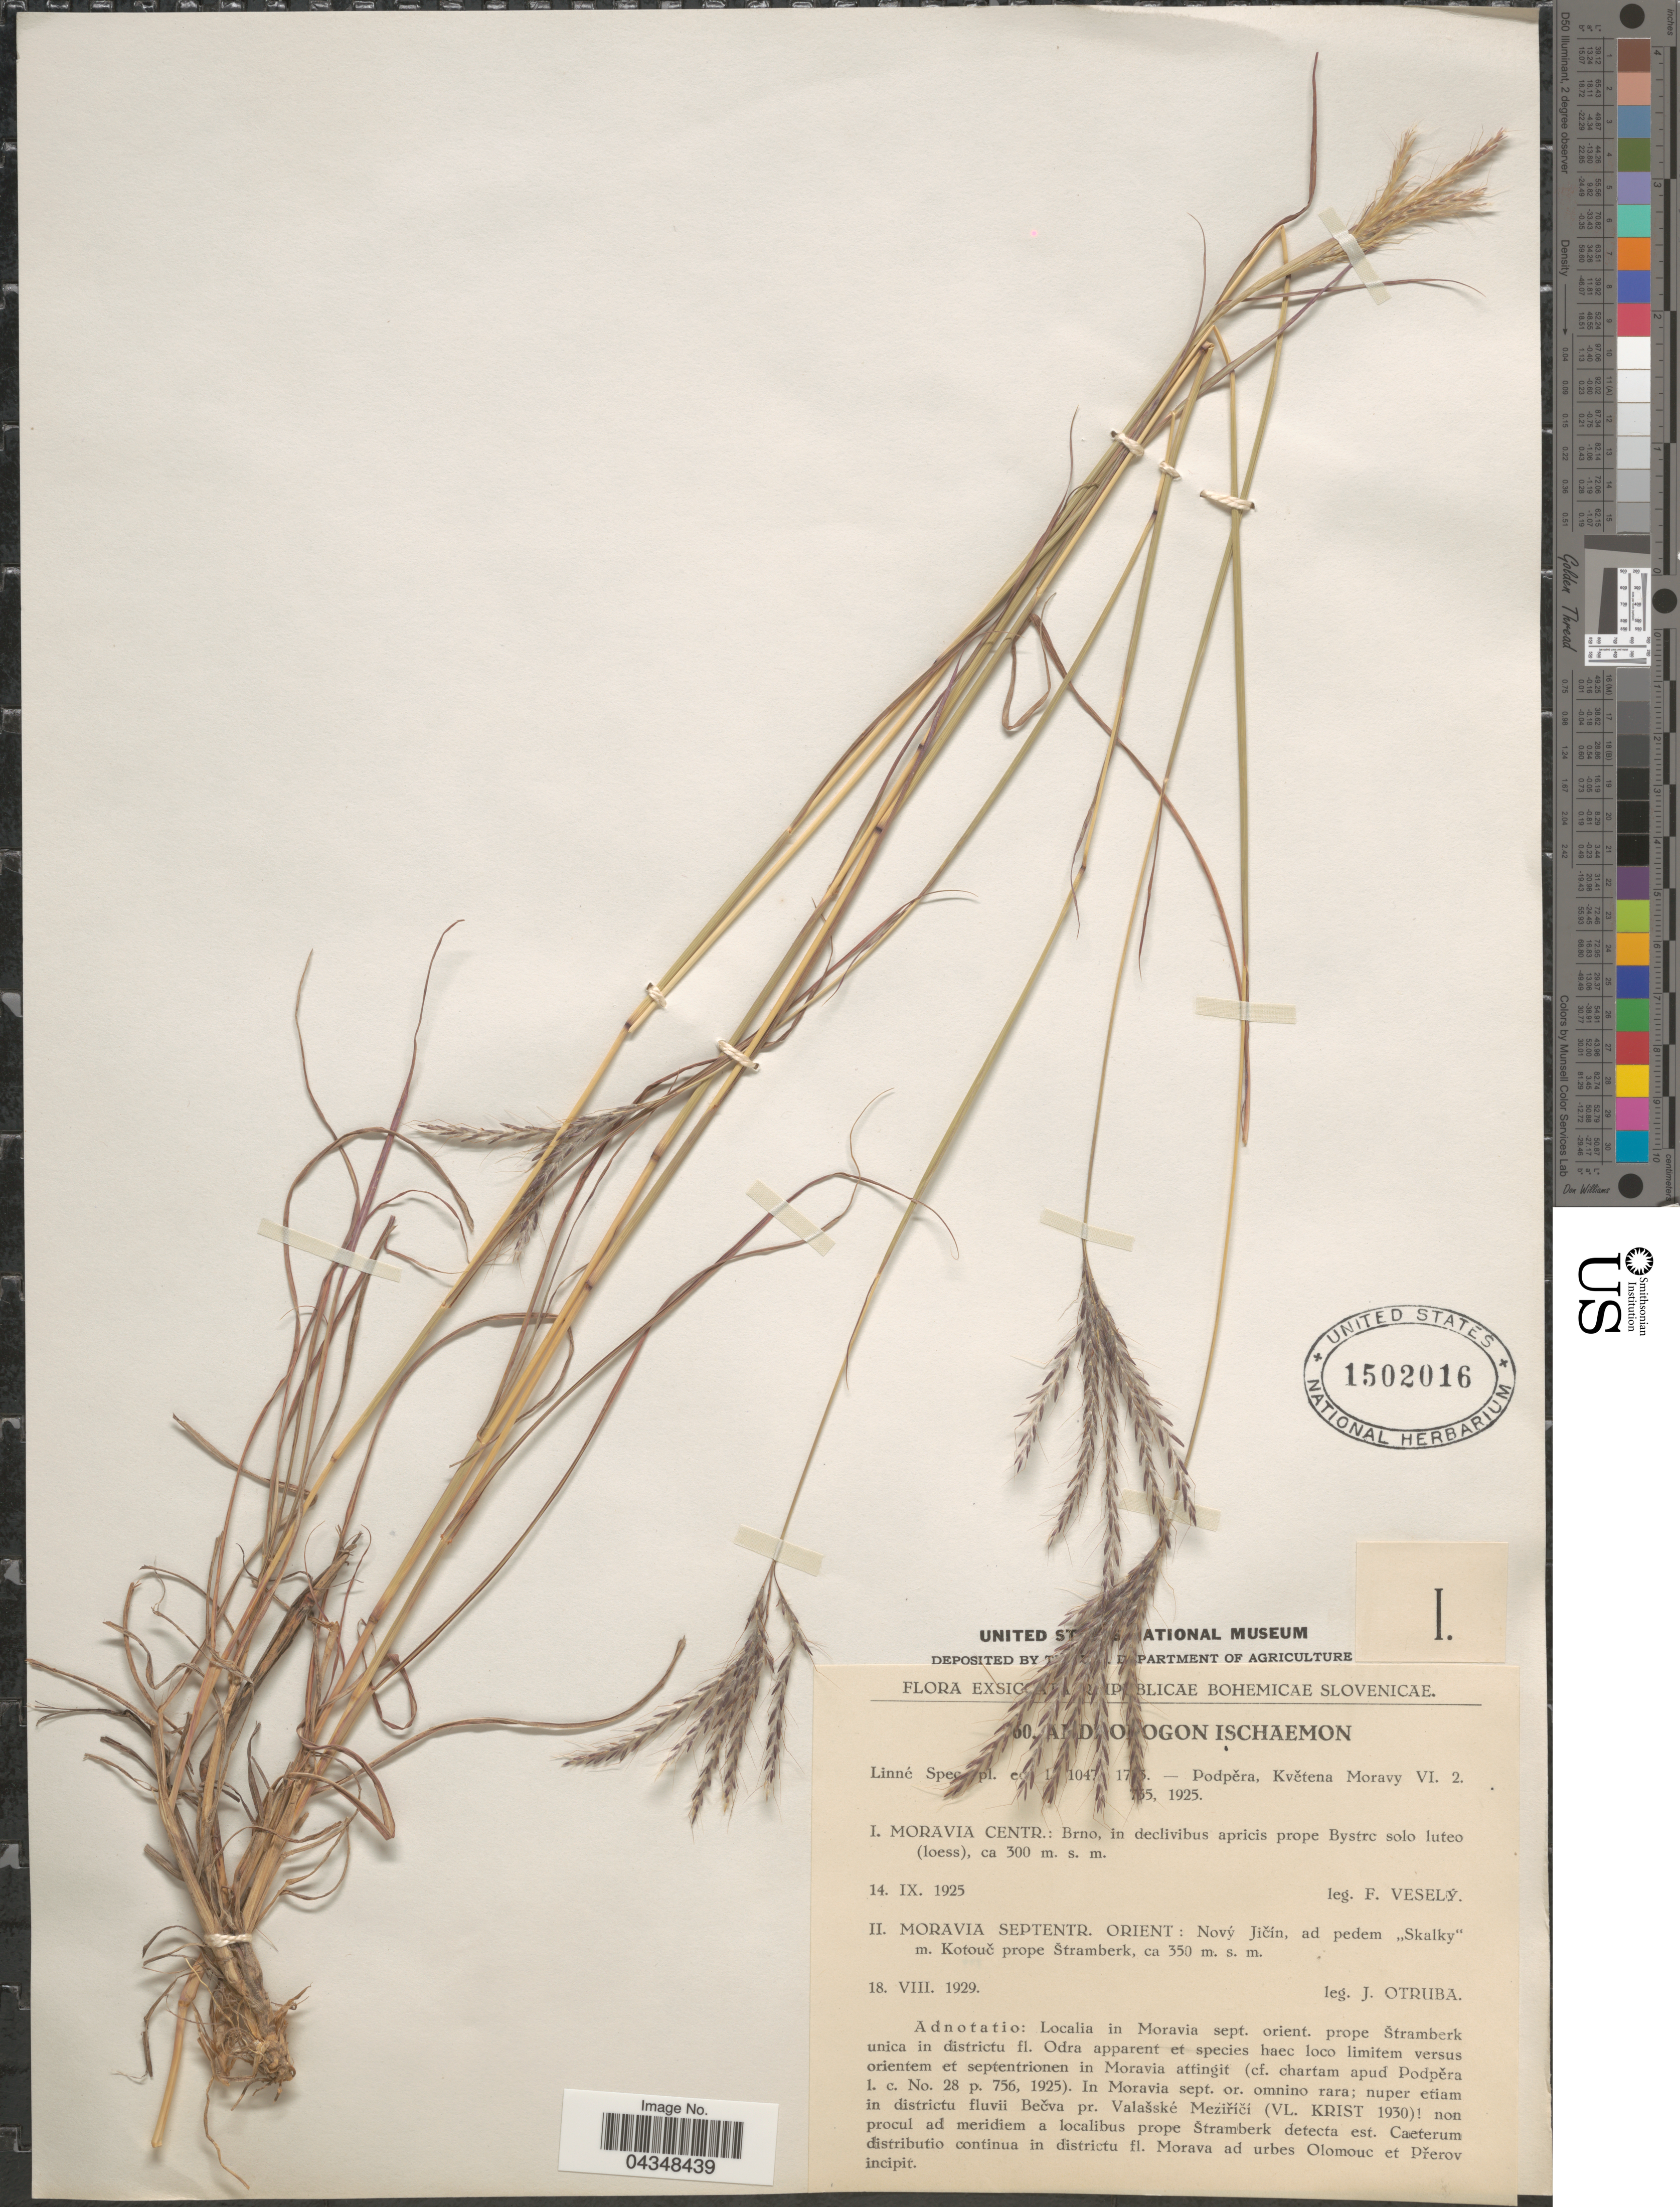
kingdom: Plantae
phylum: Tracheophyta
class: Liliopsida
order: Poales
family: Poaceae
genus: Bothriochloa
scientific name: Bothriochloa ischaemum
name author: (L.) Keng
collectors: Vesely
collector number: I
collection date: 1925-09-14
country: Czechia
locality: Moravia Centr.: Brno, in declivibus apricis prope Bystrc solo luteo (loess).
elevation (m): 300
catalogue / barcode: US 1502016